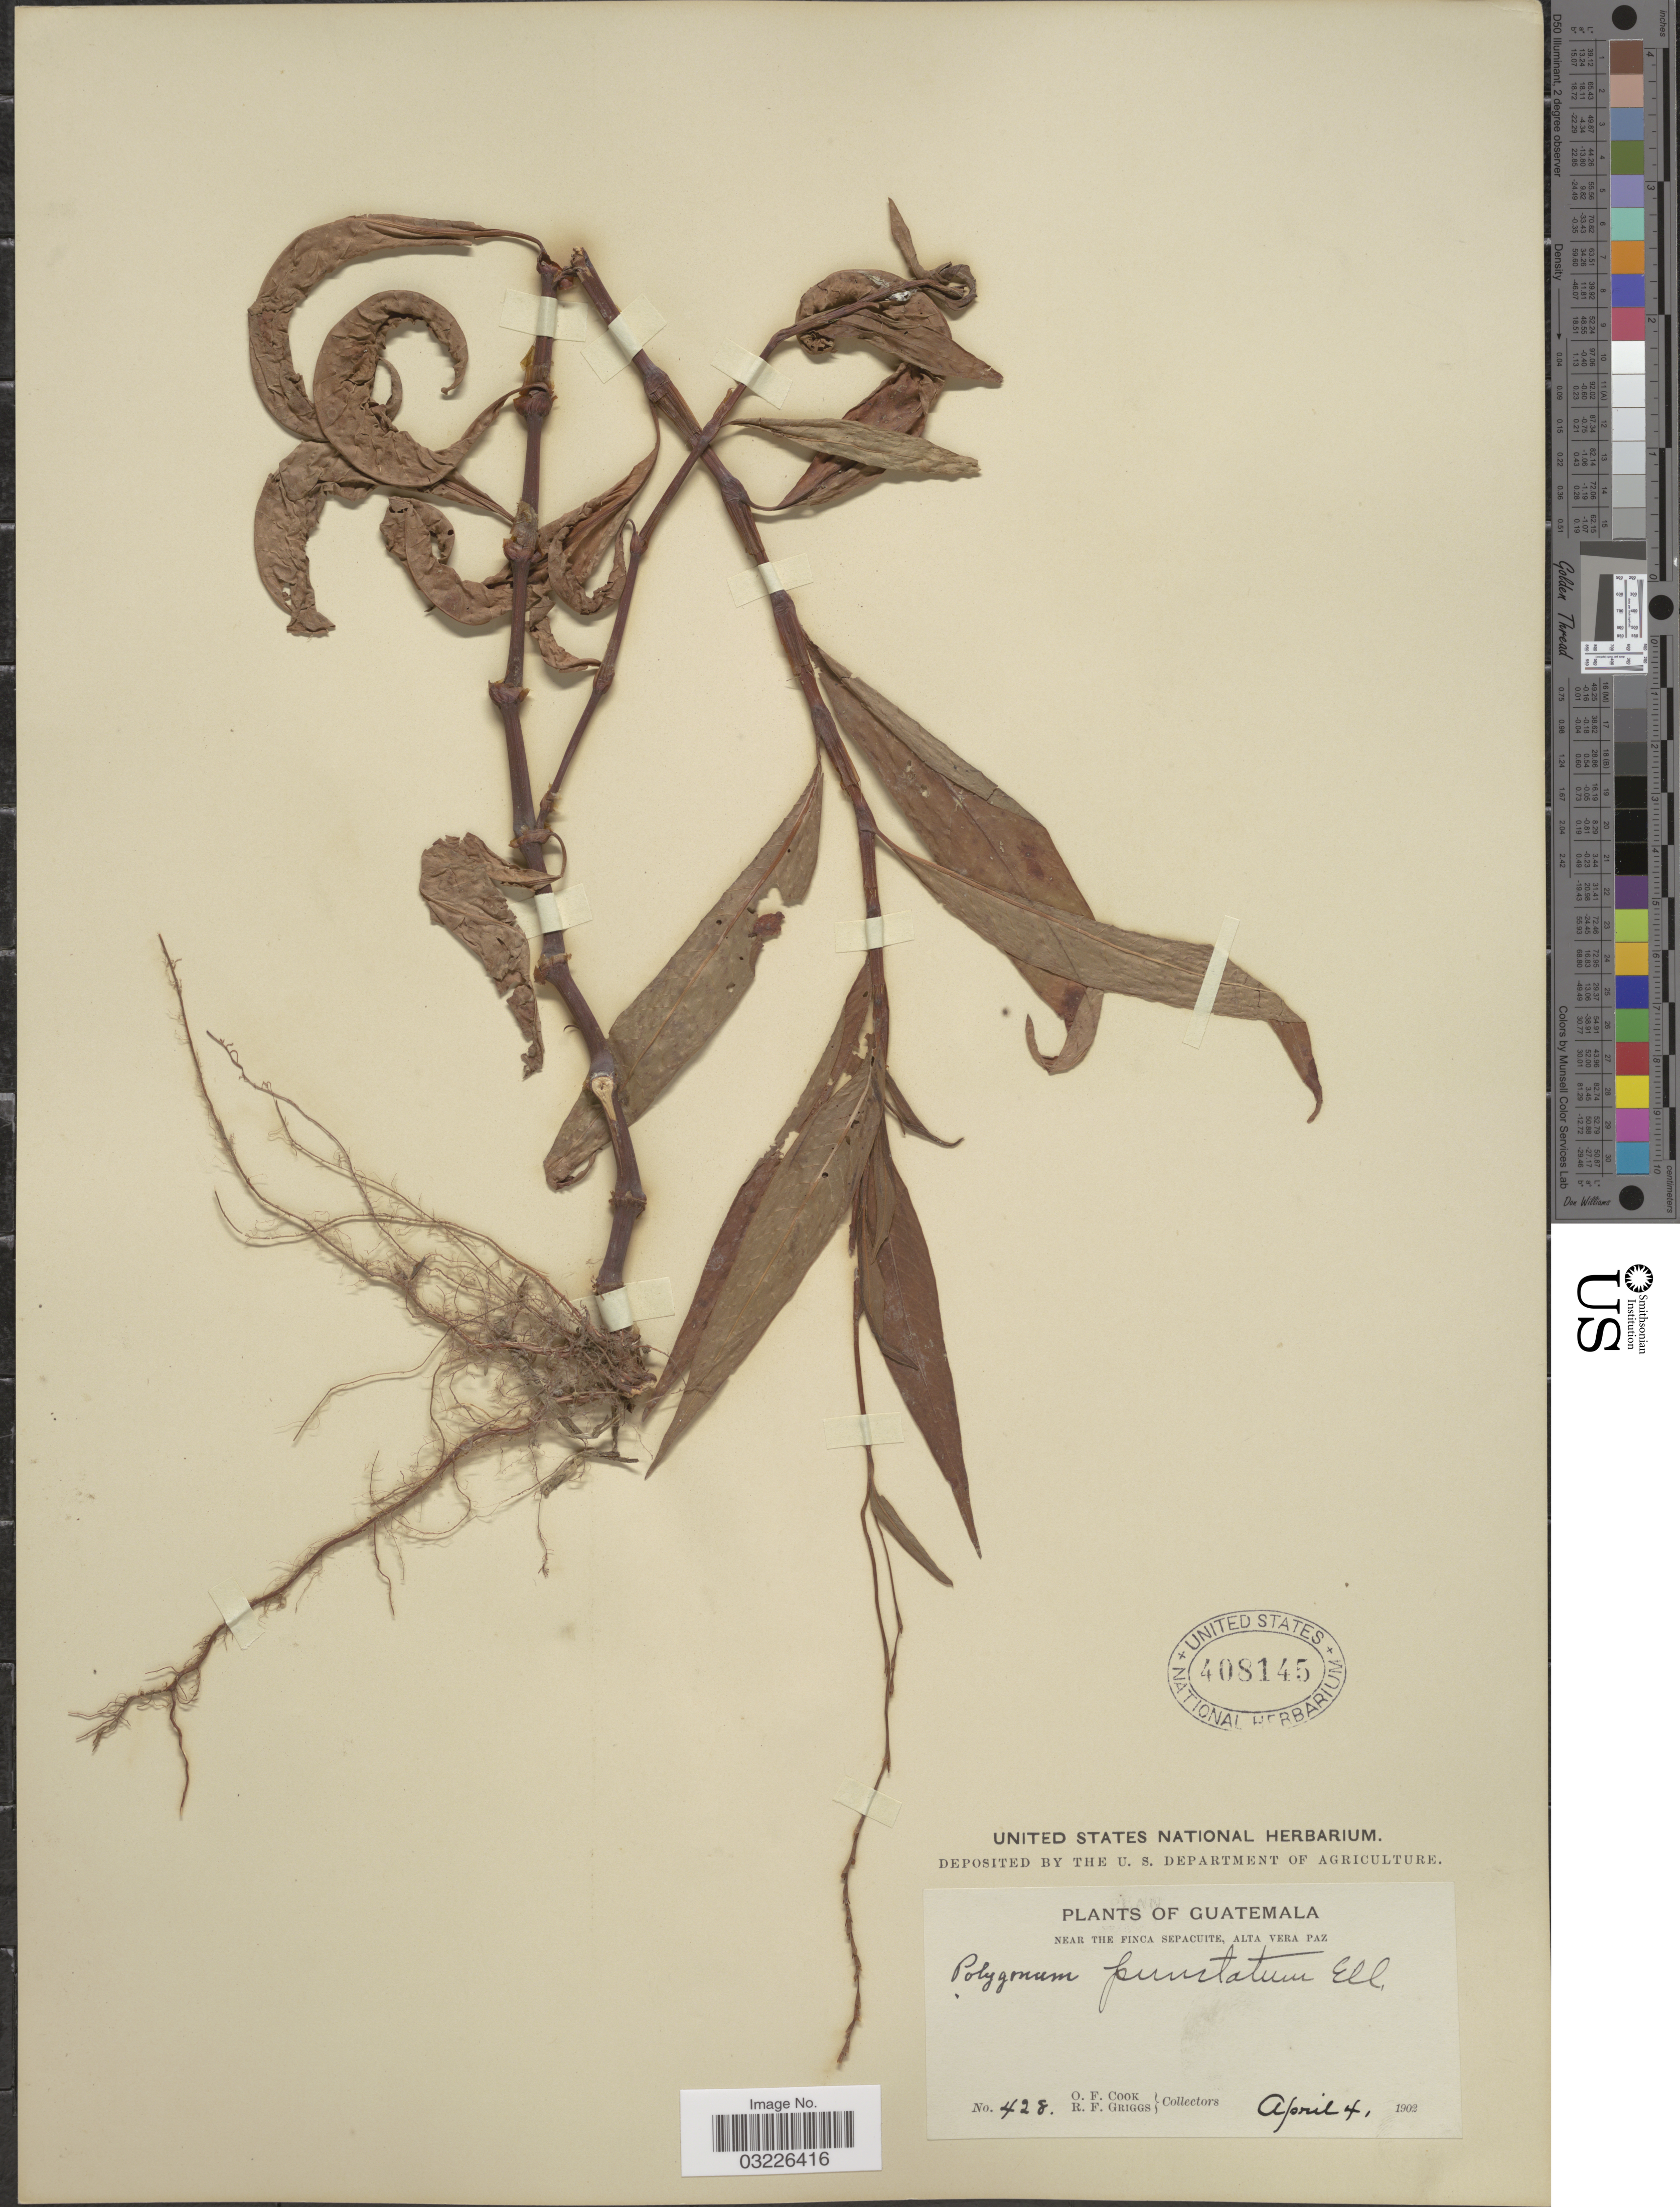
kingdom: Plantae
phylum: Tracheophyta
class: Magnoliopsida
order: Caryophyllales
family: Polygonaceae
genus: Polygonum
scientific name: Polygonum hydropiperoides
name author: Michx.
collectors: O. F. Cook & R. F. Griggs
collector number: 428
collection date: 1902-04-04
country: Guatemala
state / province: Alta Verapaz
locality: Near the Finca Sepacuite.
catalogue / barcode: US 408145